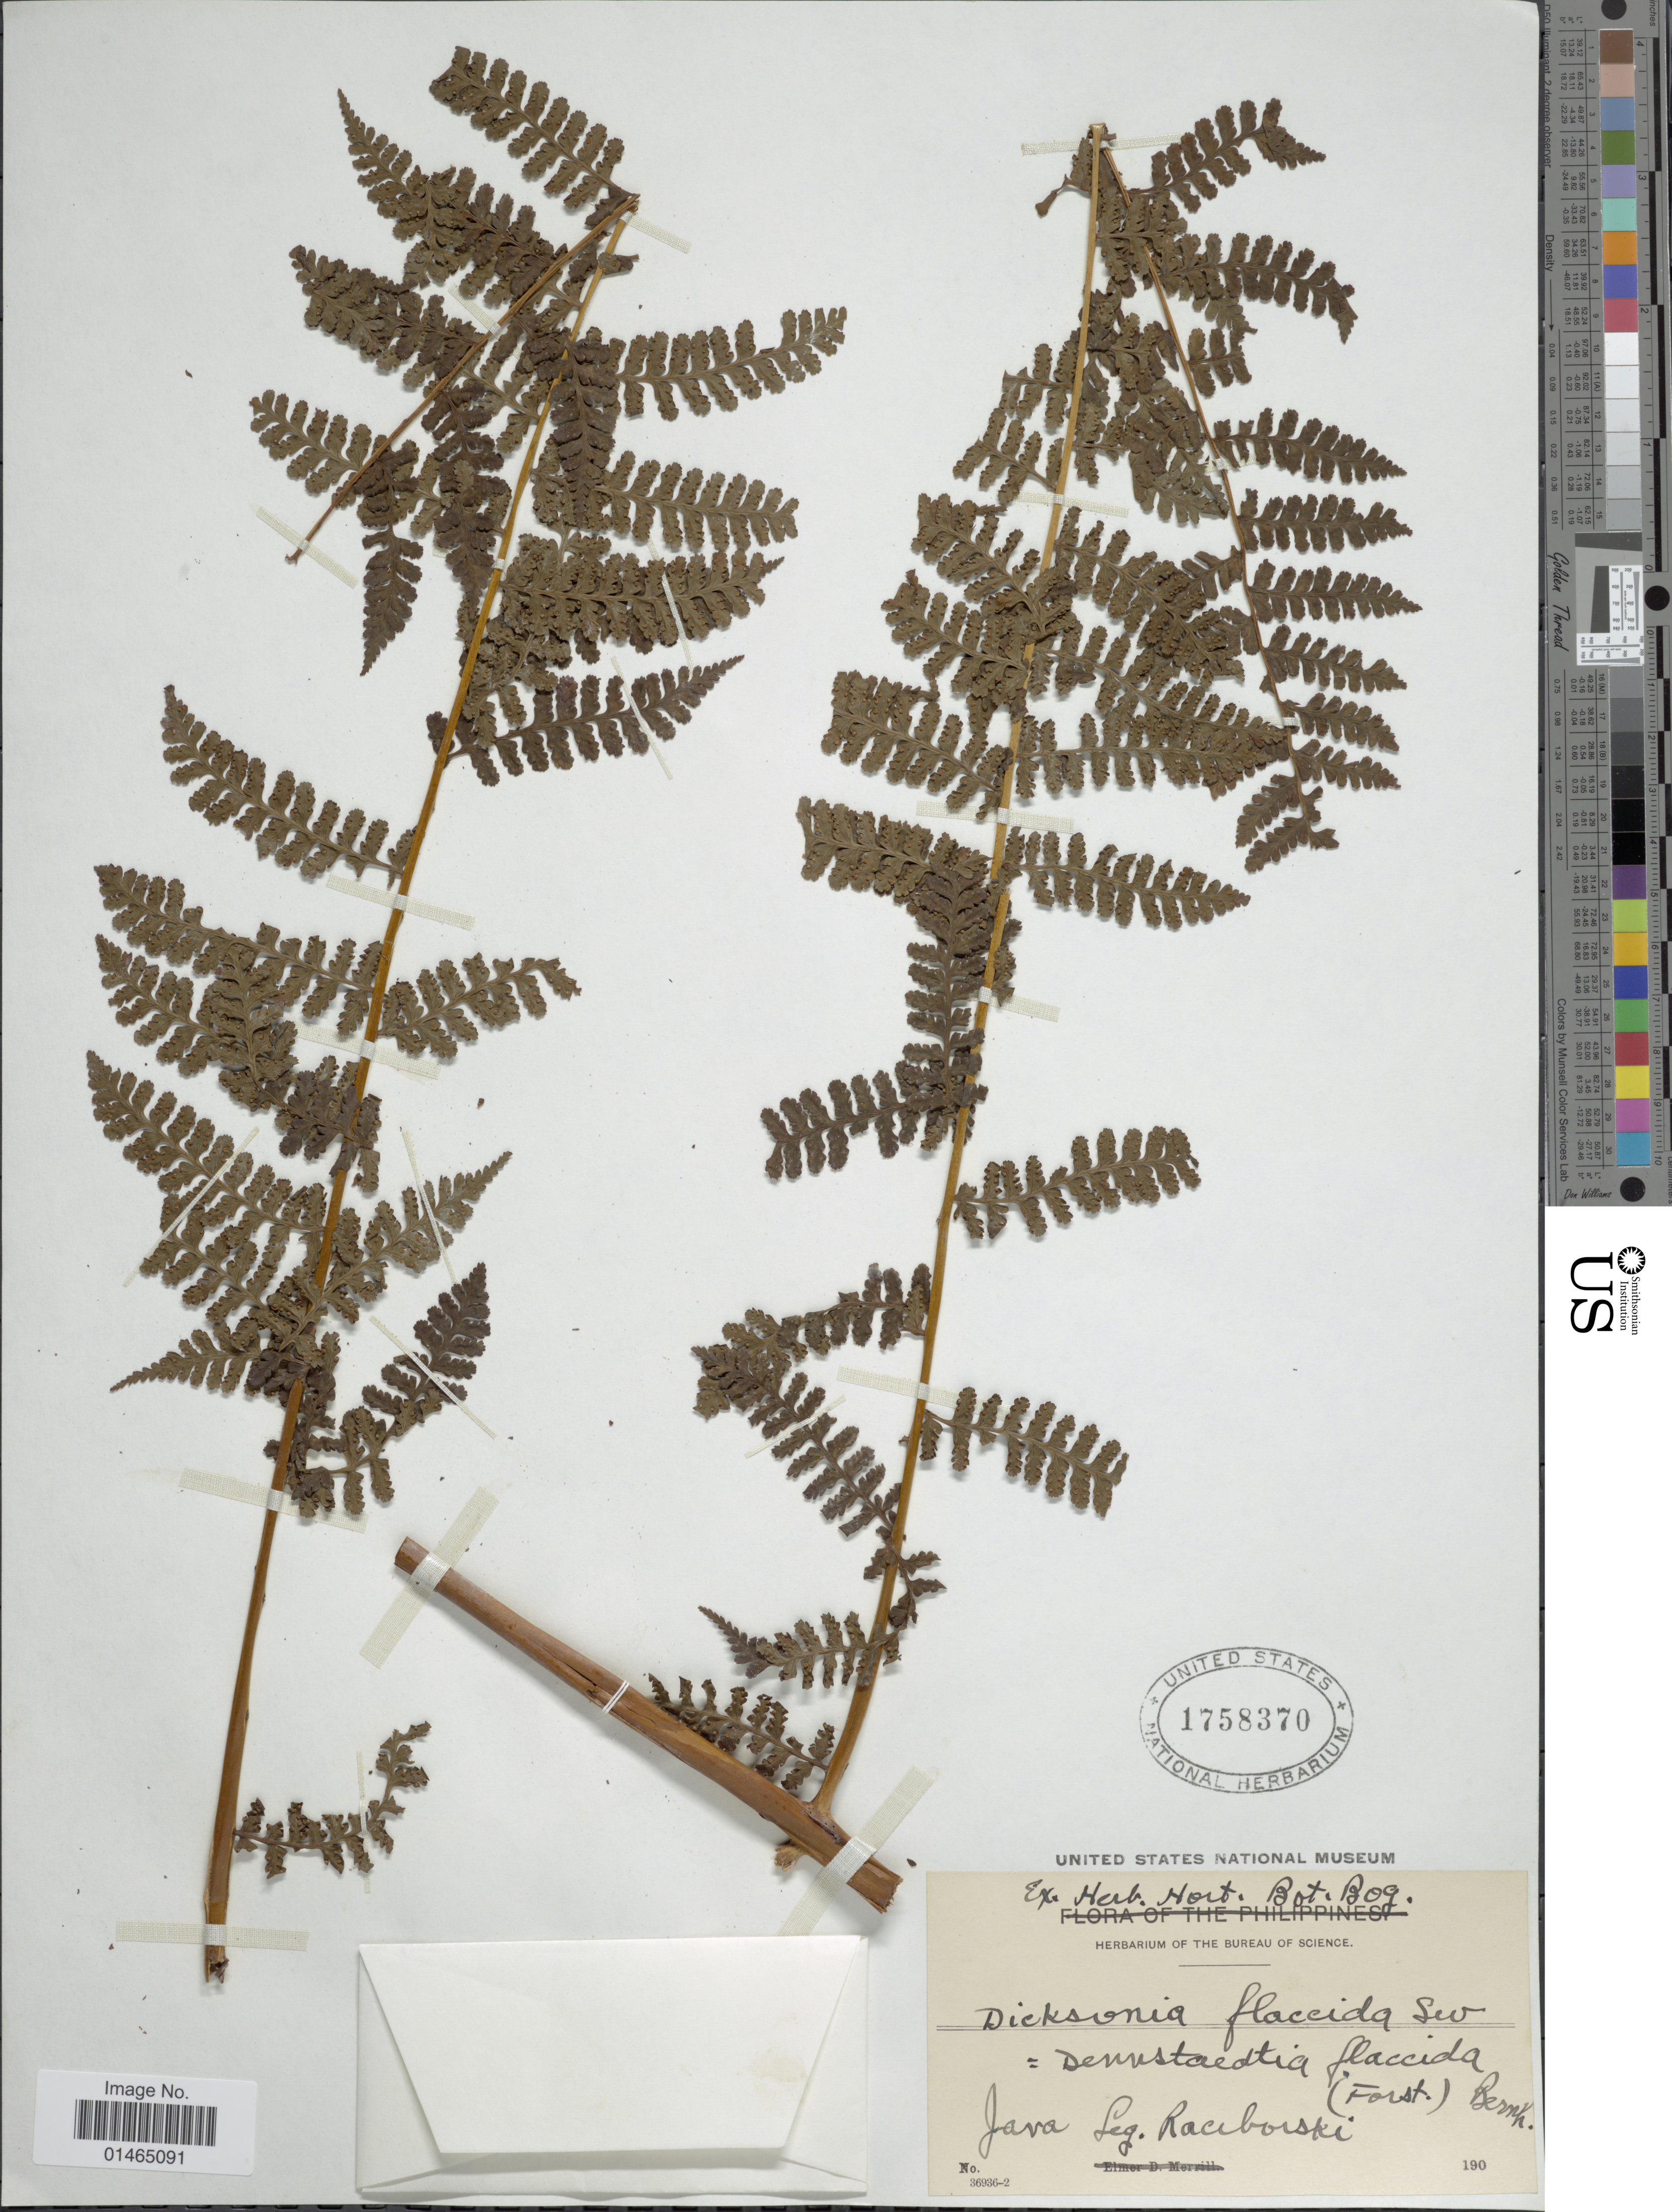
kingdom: Plantae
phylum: Tracheophyta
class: Polypodiopsida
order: Polypodiales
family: Dennstaedtiaceae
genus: Dennstaedtia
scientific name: Dennstaedtia flaccida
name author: (G. Forst.) Bernh.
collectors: Raciborski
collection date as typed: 190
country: Indonesia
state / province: Java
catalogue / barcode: US 1758370